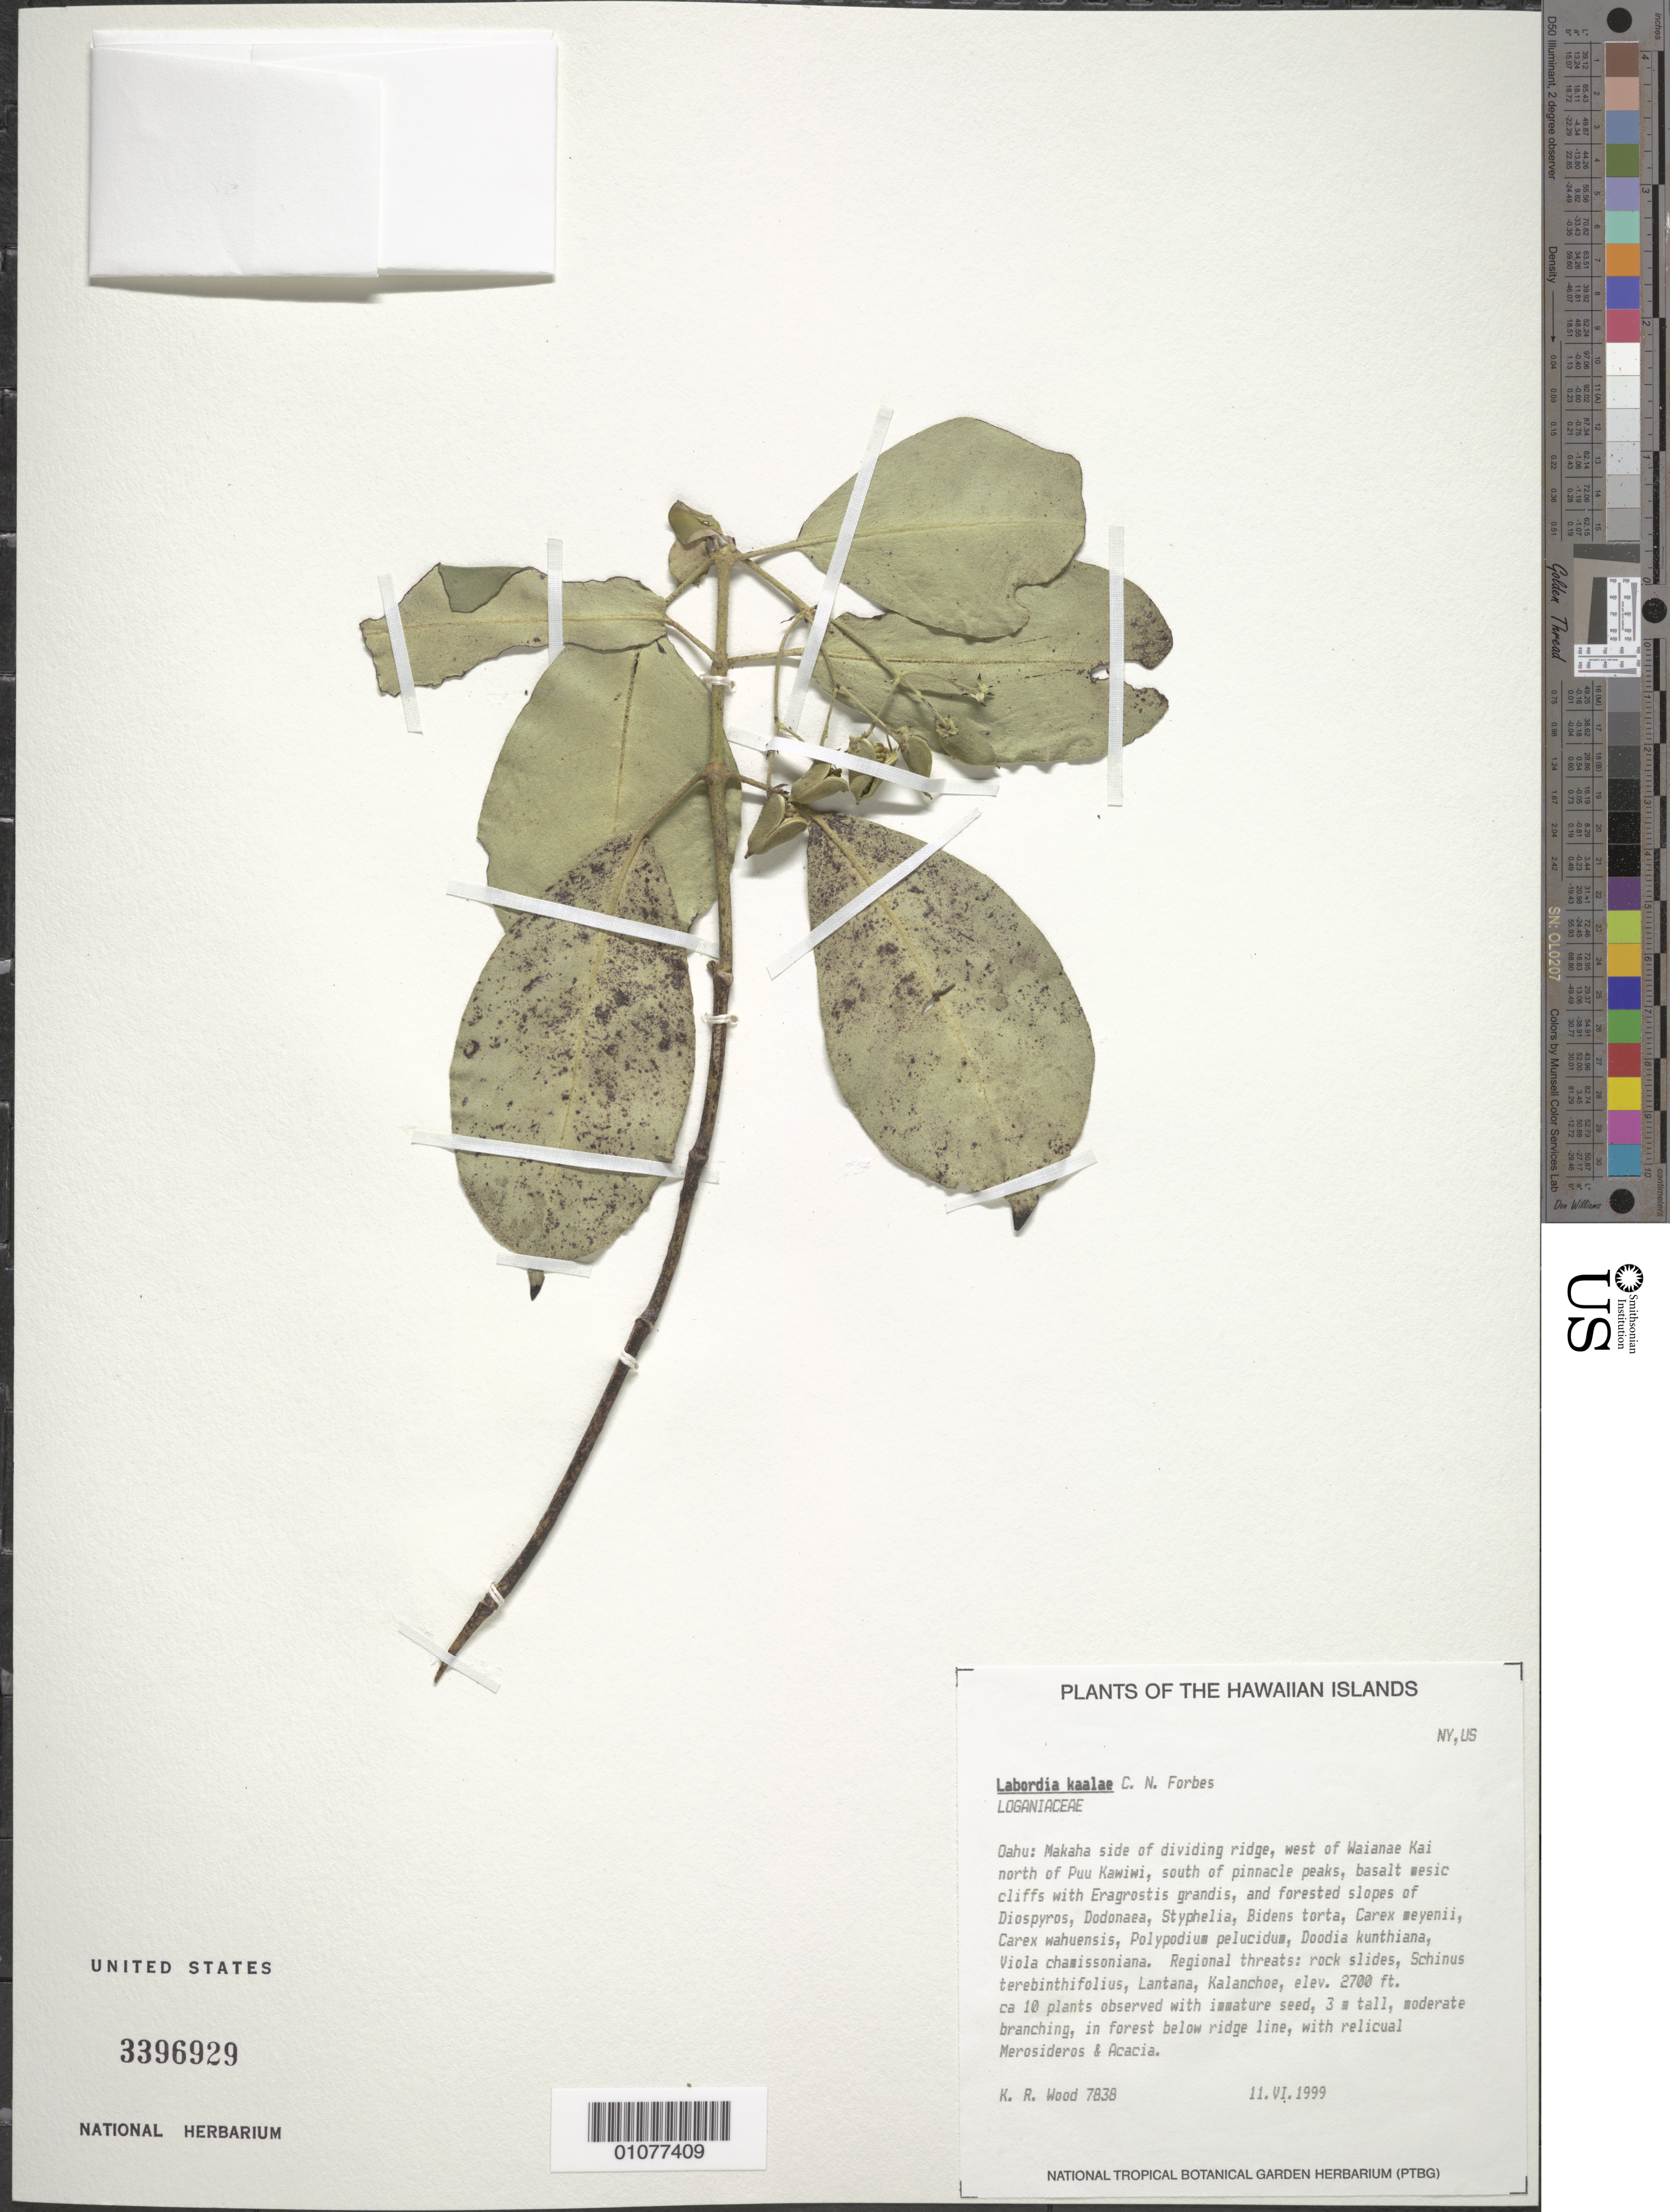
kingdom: Plantae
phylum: Tracheophyta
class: Magnoliopsida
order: Gentianales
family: Loganiaceae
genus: Geniostoma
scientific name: Geniostoma kaalae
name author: (C.N. Forbes) K. L. Gibbons et al.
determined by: Wagner, W. L., (BOT), Smithsonian Institution - National Museum of Natural History (UNITED STATES)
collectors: K. R. Wood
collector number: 7838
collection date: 1999-06-11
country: United States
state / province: Hawaii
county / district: Honolulu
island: Oahu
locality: Makaha side of dividing ridge, W of Waianae Kai N of Puu Kawiwi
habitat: basalt mesic cliffs, in forest below ridge line; rock slides, schinus terebinthifolius, Lantana, Kalanchoe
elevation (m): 823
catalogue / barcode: US 3395929